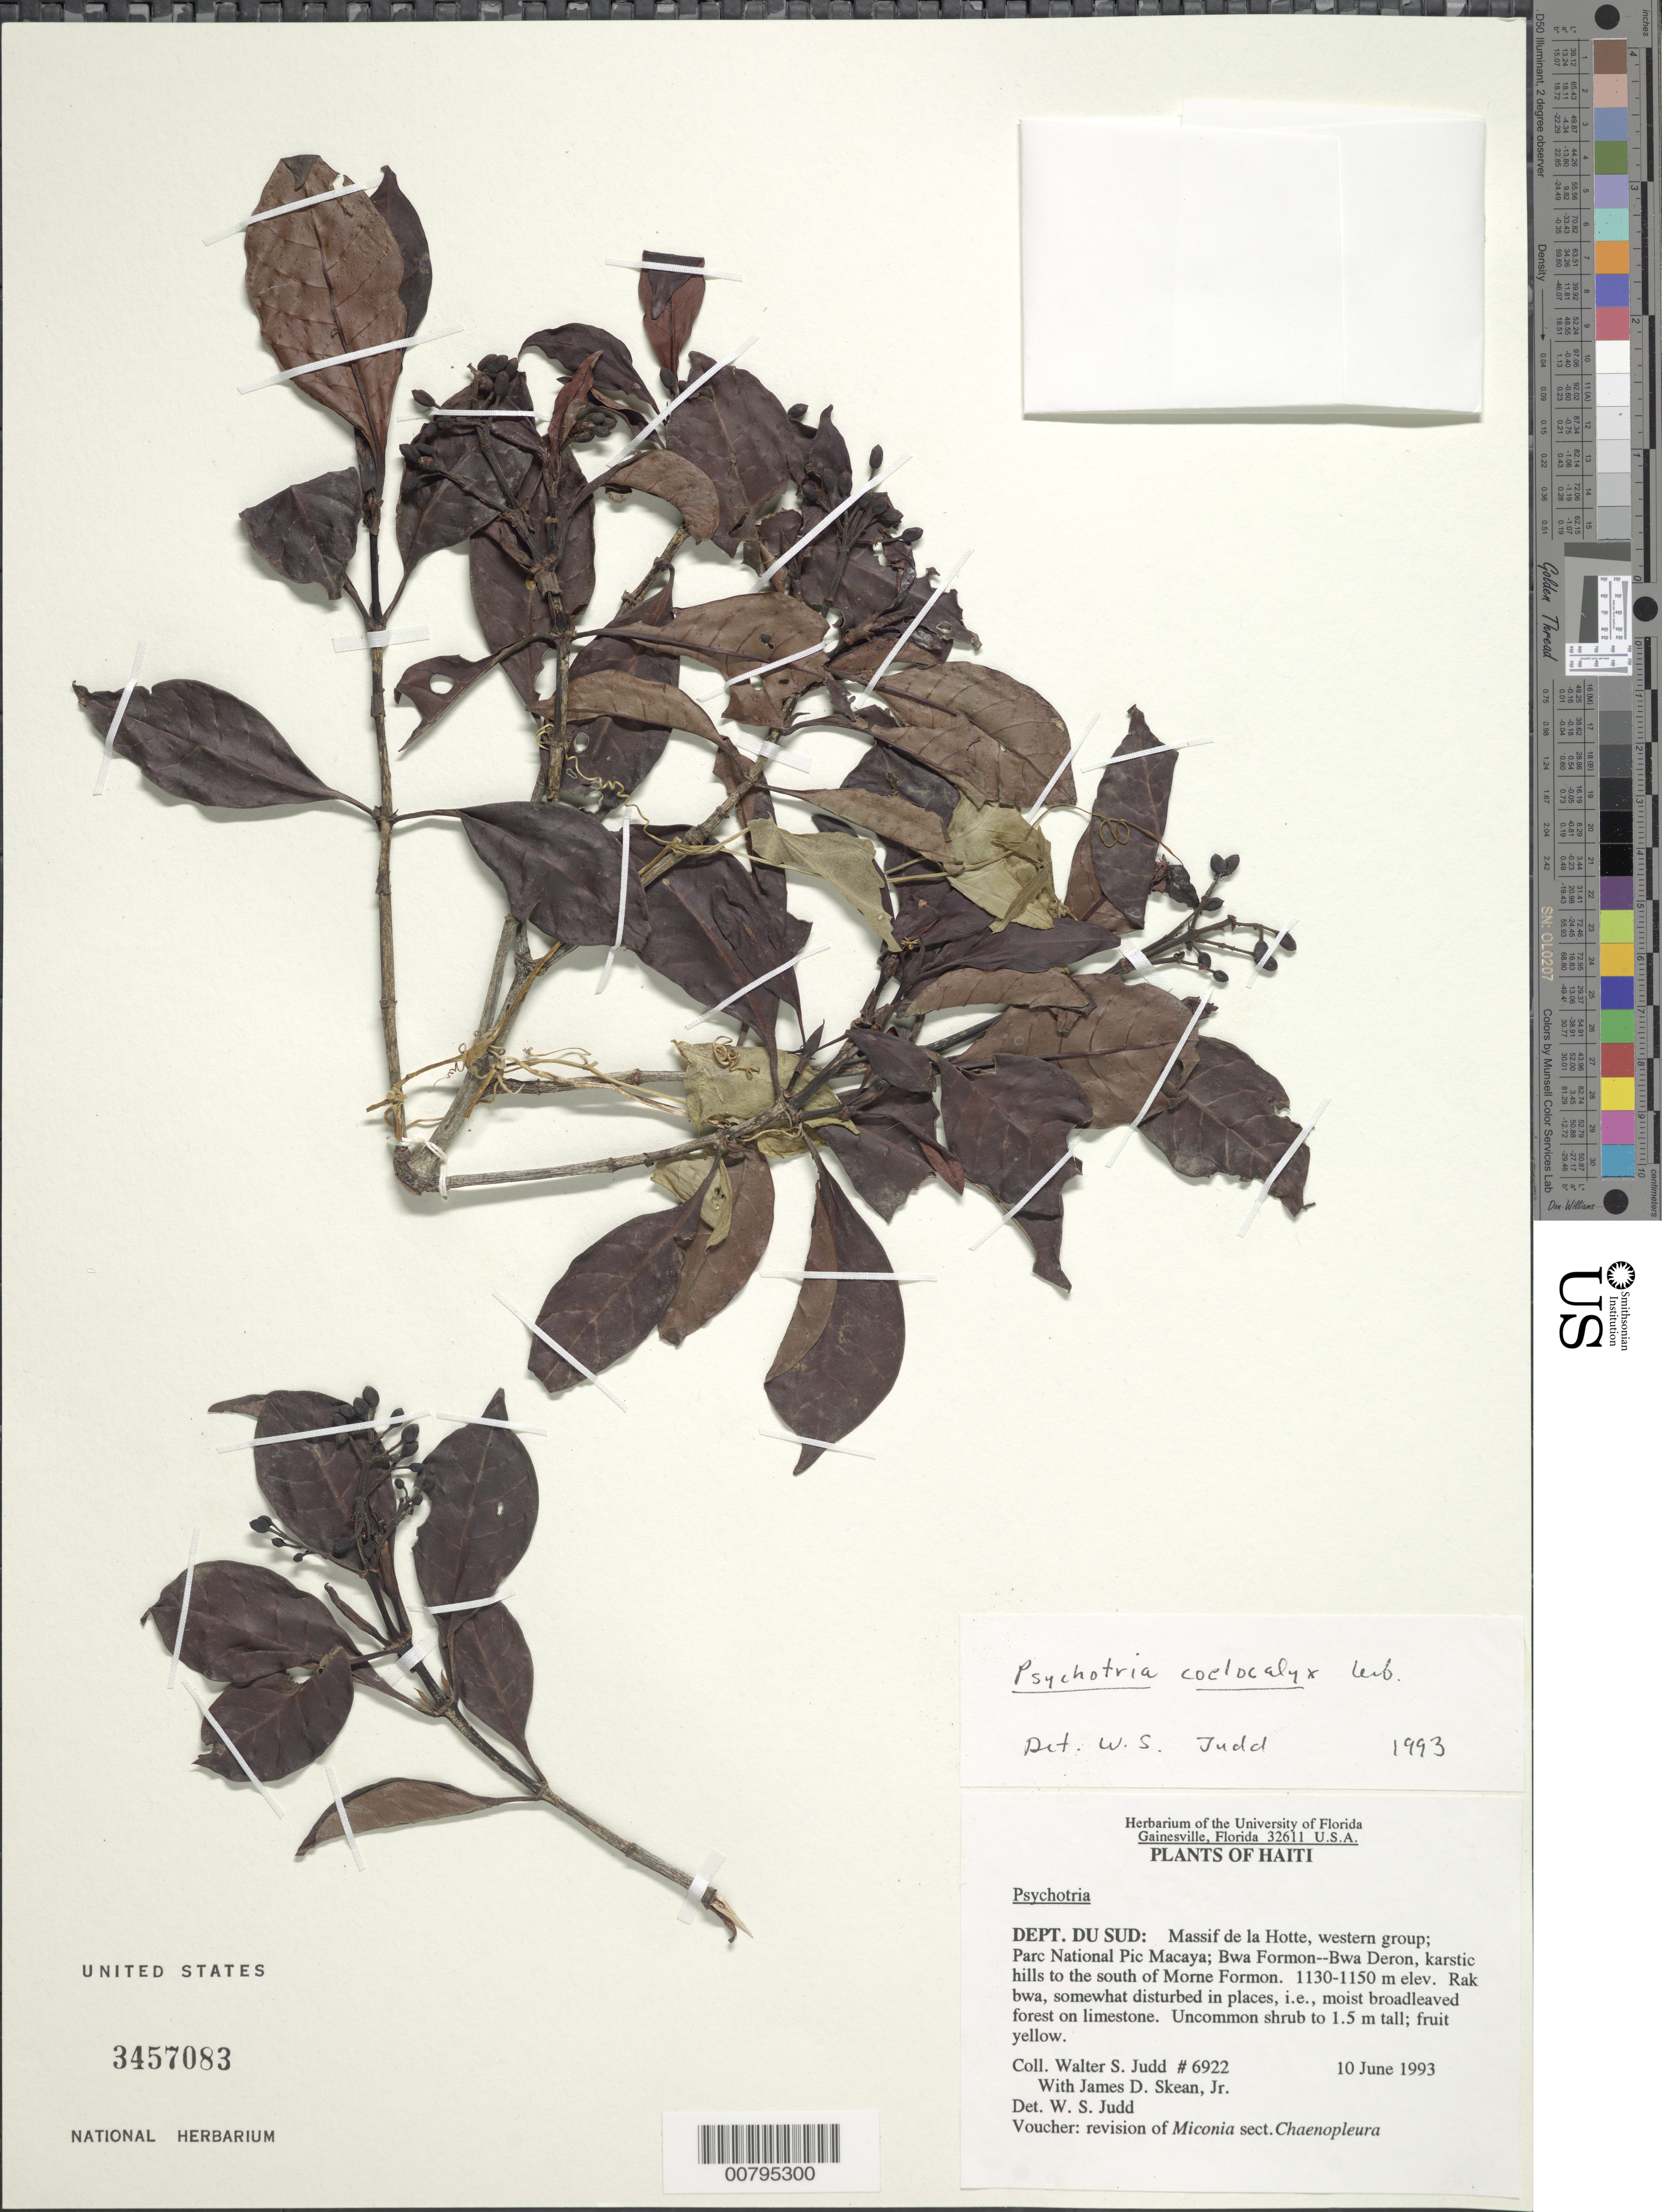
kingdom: Plantae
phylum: Tracheophyta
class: Magnoliopsida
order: Gentianales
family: Rubiaceae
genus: Psychotria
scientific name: Psychotria coelocalyx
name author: Urb.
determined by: Judd, Walter S.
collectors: W. S. Judd & J. D. Skean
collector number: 6922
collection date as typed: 10 Jun 1993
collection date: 1993-06-10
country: Haiti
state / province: Sud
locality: Massif de la Hotte, western group; Parc National Pic Macaya Formon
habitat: Rak bwa, somewhat disturbed in places, i.e., moist broadleaved forest on limestone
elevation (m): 1130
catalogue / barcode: US 3457083